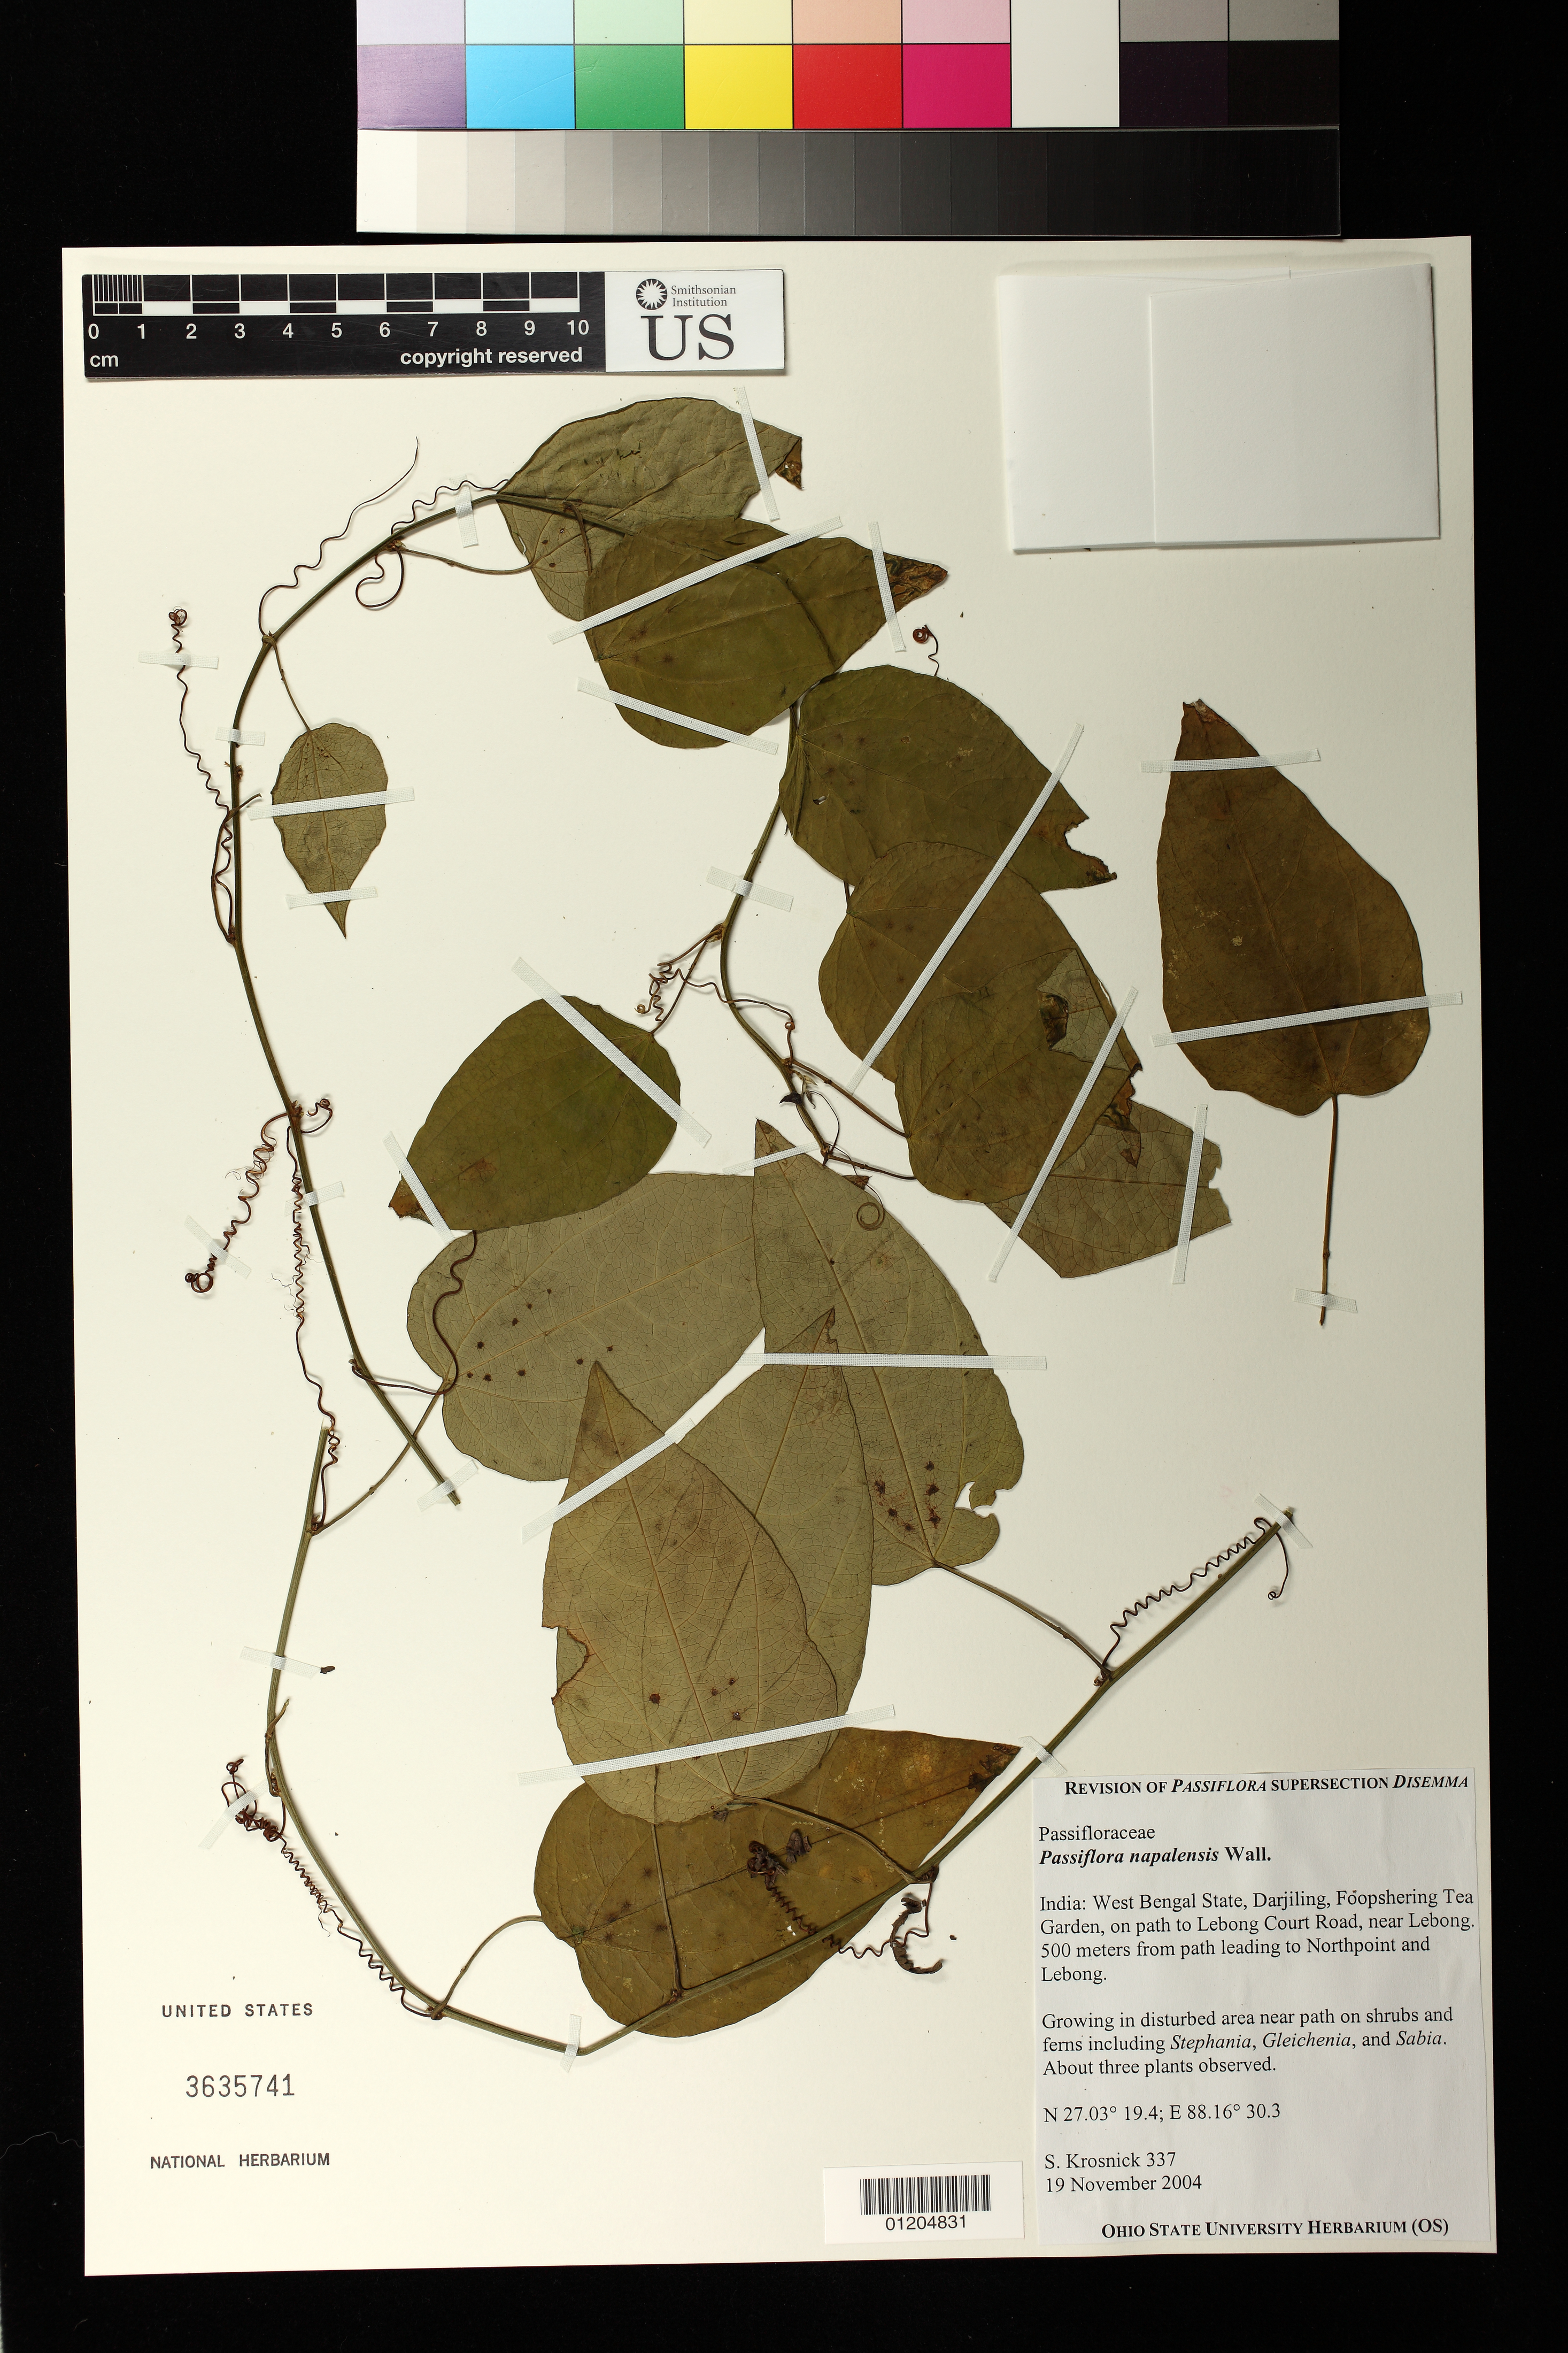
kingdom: Plantae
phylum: Tracheophyta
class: Magnoliopsida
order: Malpighiales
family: Passifloraceae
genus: Passiflora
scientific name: Passiflora napalensis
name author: Wall.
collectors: S. Krosnick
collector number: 337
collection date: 2004-11-19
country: India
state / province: West Bengal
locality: Darjiling, Foopshering Tea Garden, on path to Lebong Court Road, near Lebong. 500 meters from path leading to Northpoint and Lebong.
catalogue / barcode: US 3635741